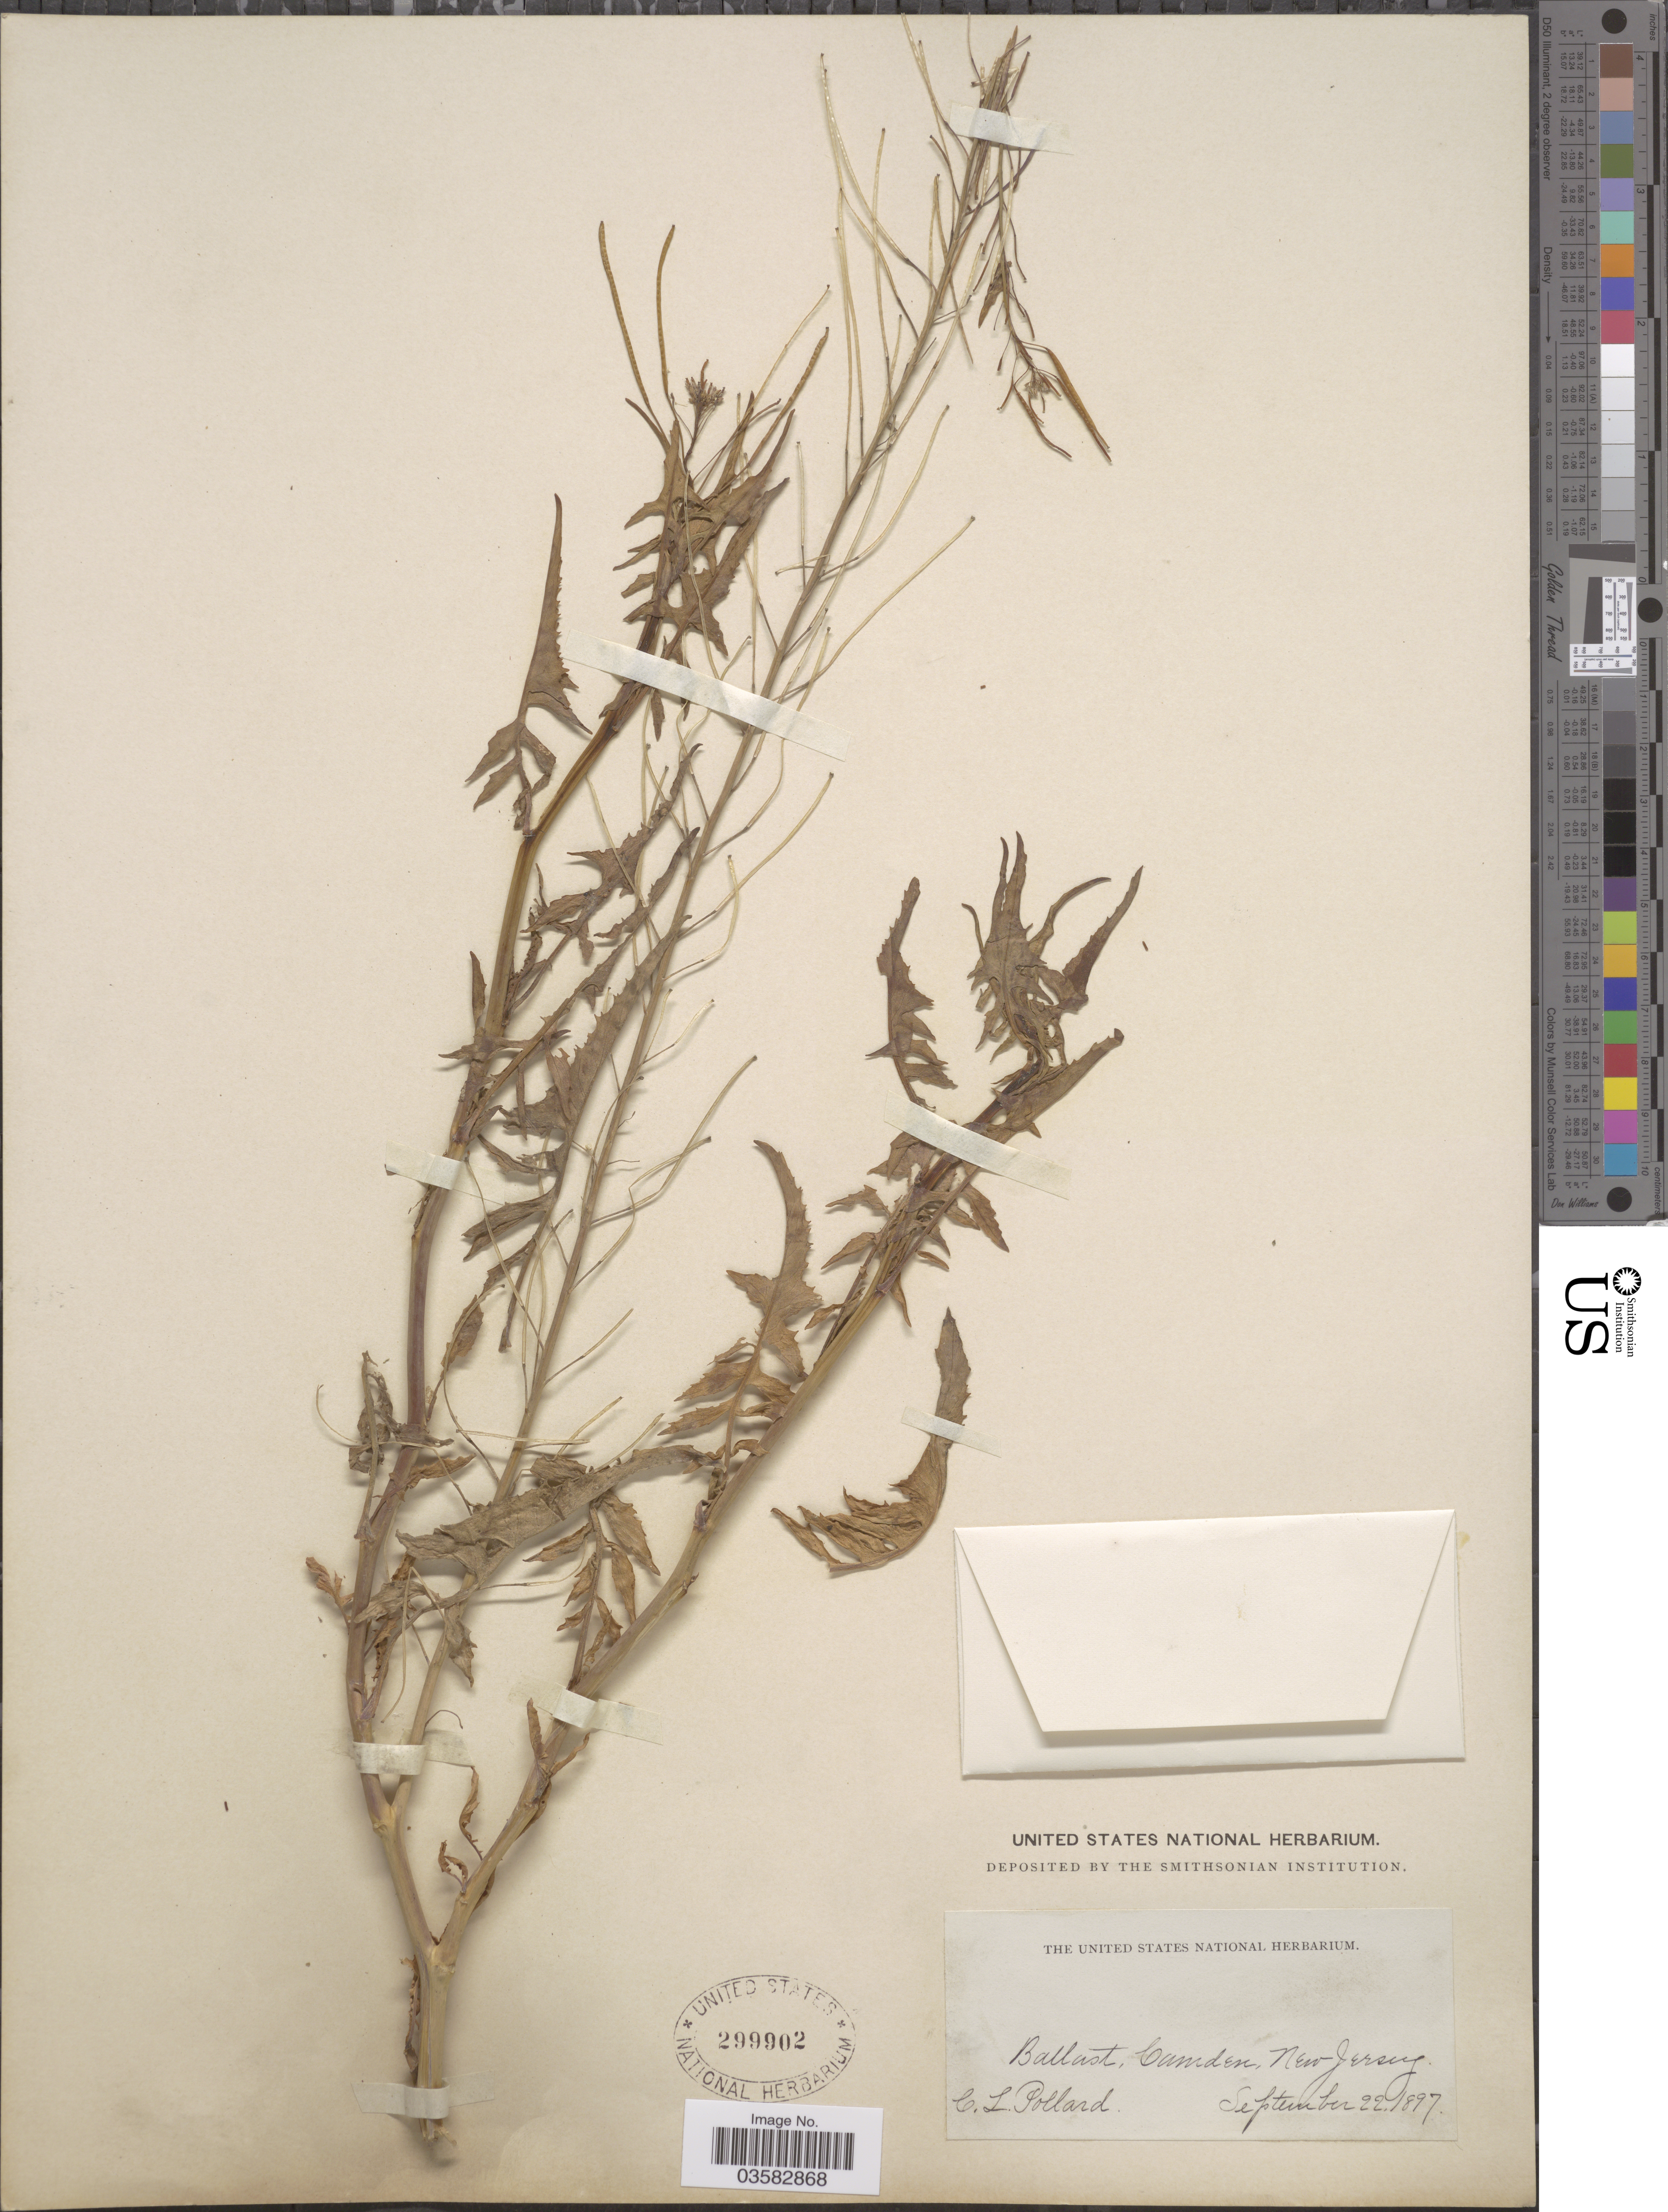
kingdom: Plantae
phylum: Tracheophyta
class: Magnoliopsida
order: Brassicales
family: Brassicaceae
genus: Sisymbrium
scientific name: Sisymbrium irio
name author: L.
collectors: C. L. Pollard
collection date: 1897-09-22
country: United States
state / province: New Jersey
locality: Ballast, Camden.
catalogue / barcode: US 299902